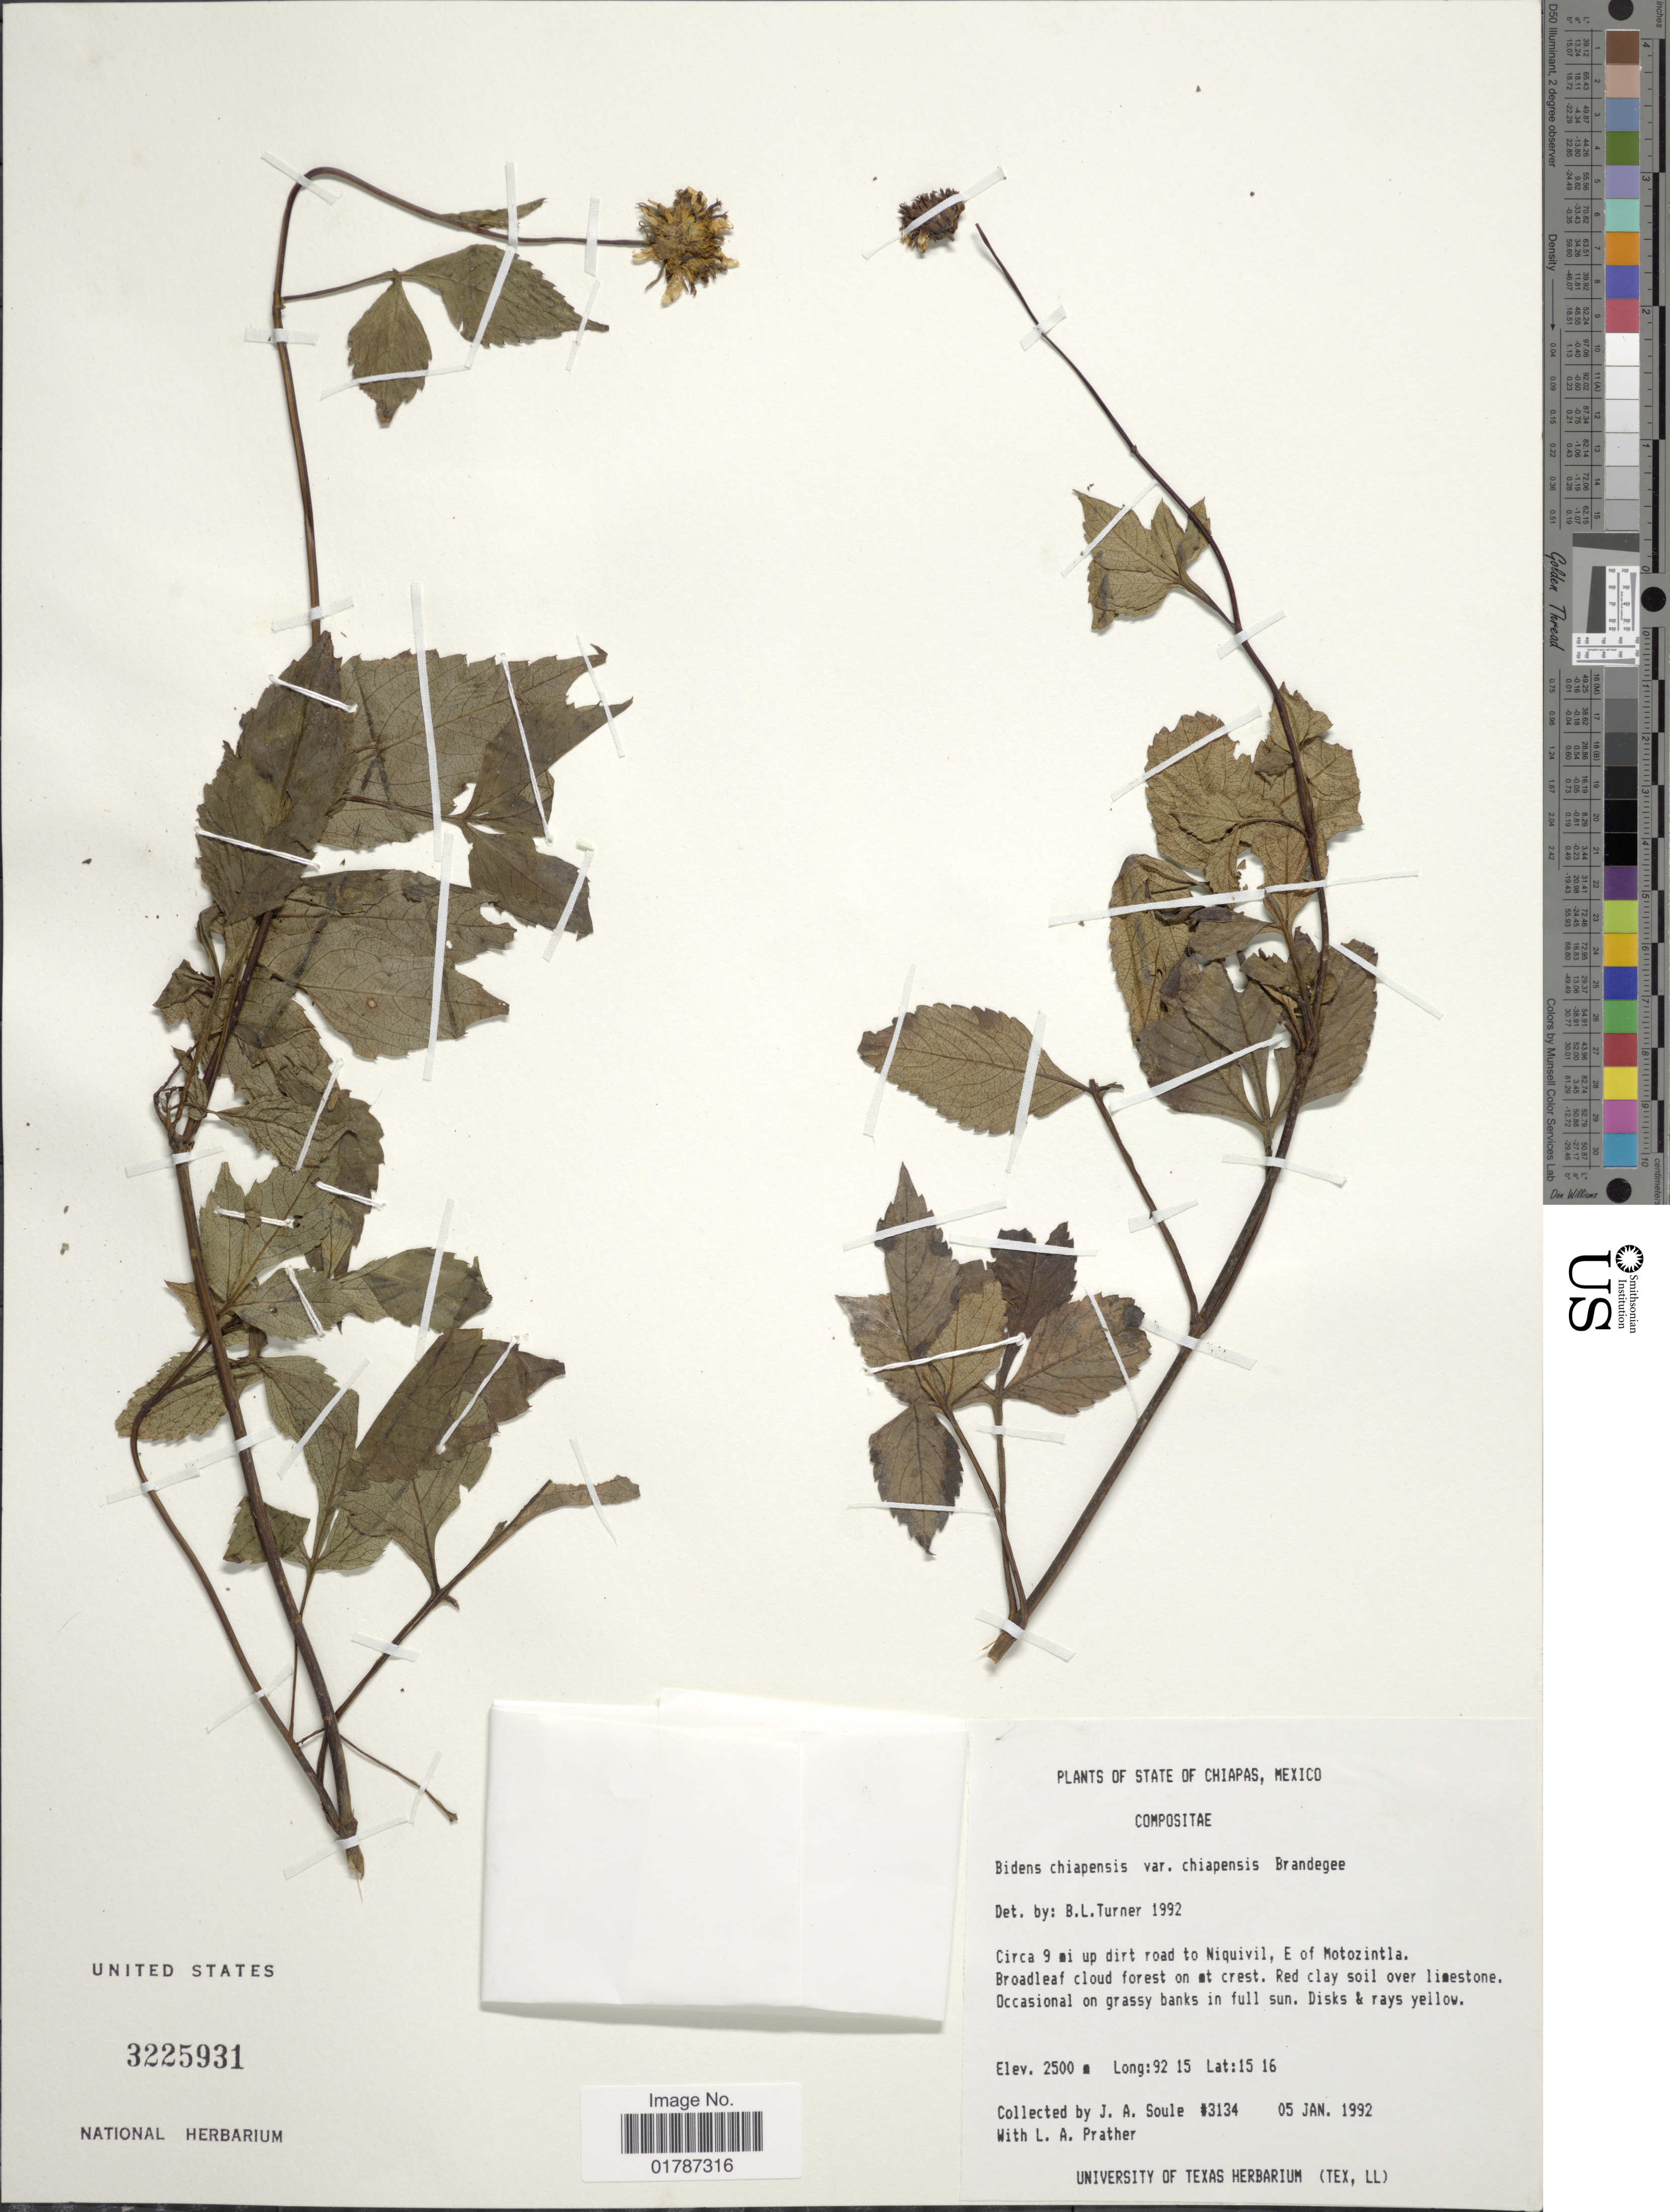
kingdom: Plantae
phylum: Tracheophyta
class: Magnoliopsida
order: Asterales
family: Asteraceae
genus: Bidens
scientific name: Bidens chiapensis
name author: Brandegee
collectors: J. Soule & L. A. Prather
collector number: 3134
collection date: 1992-01-05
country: Mexico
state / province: Chiapas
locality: State of Chiapas, Mexico, 9 mi up dirt road to Niquivil, E of Motozintla, Broadleaf cloud forest on at crest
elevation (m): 2500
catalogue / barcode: US 3225931